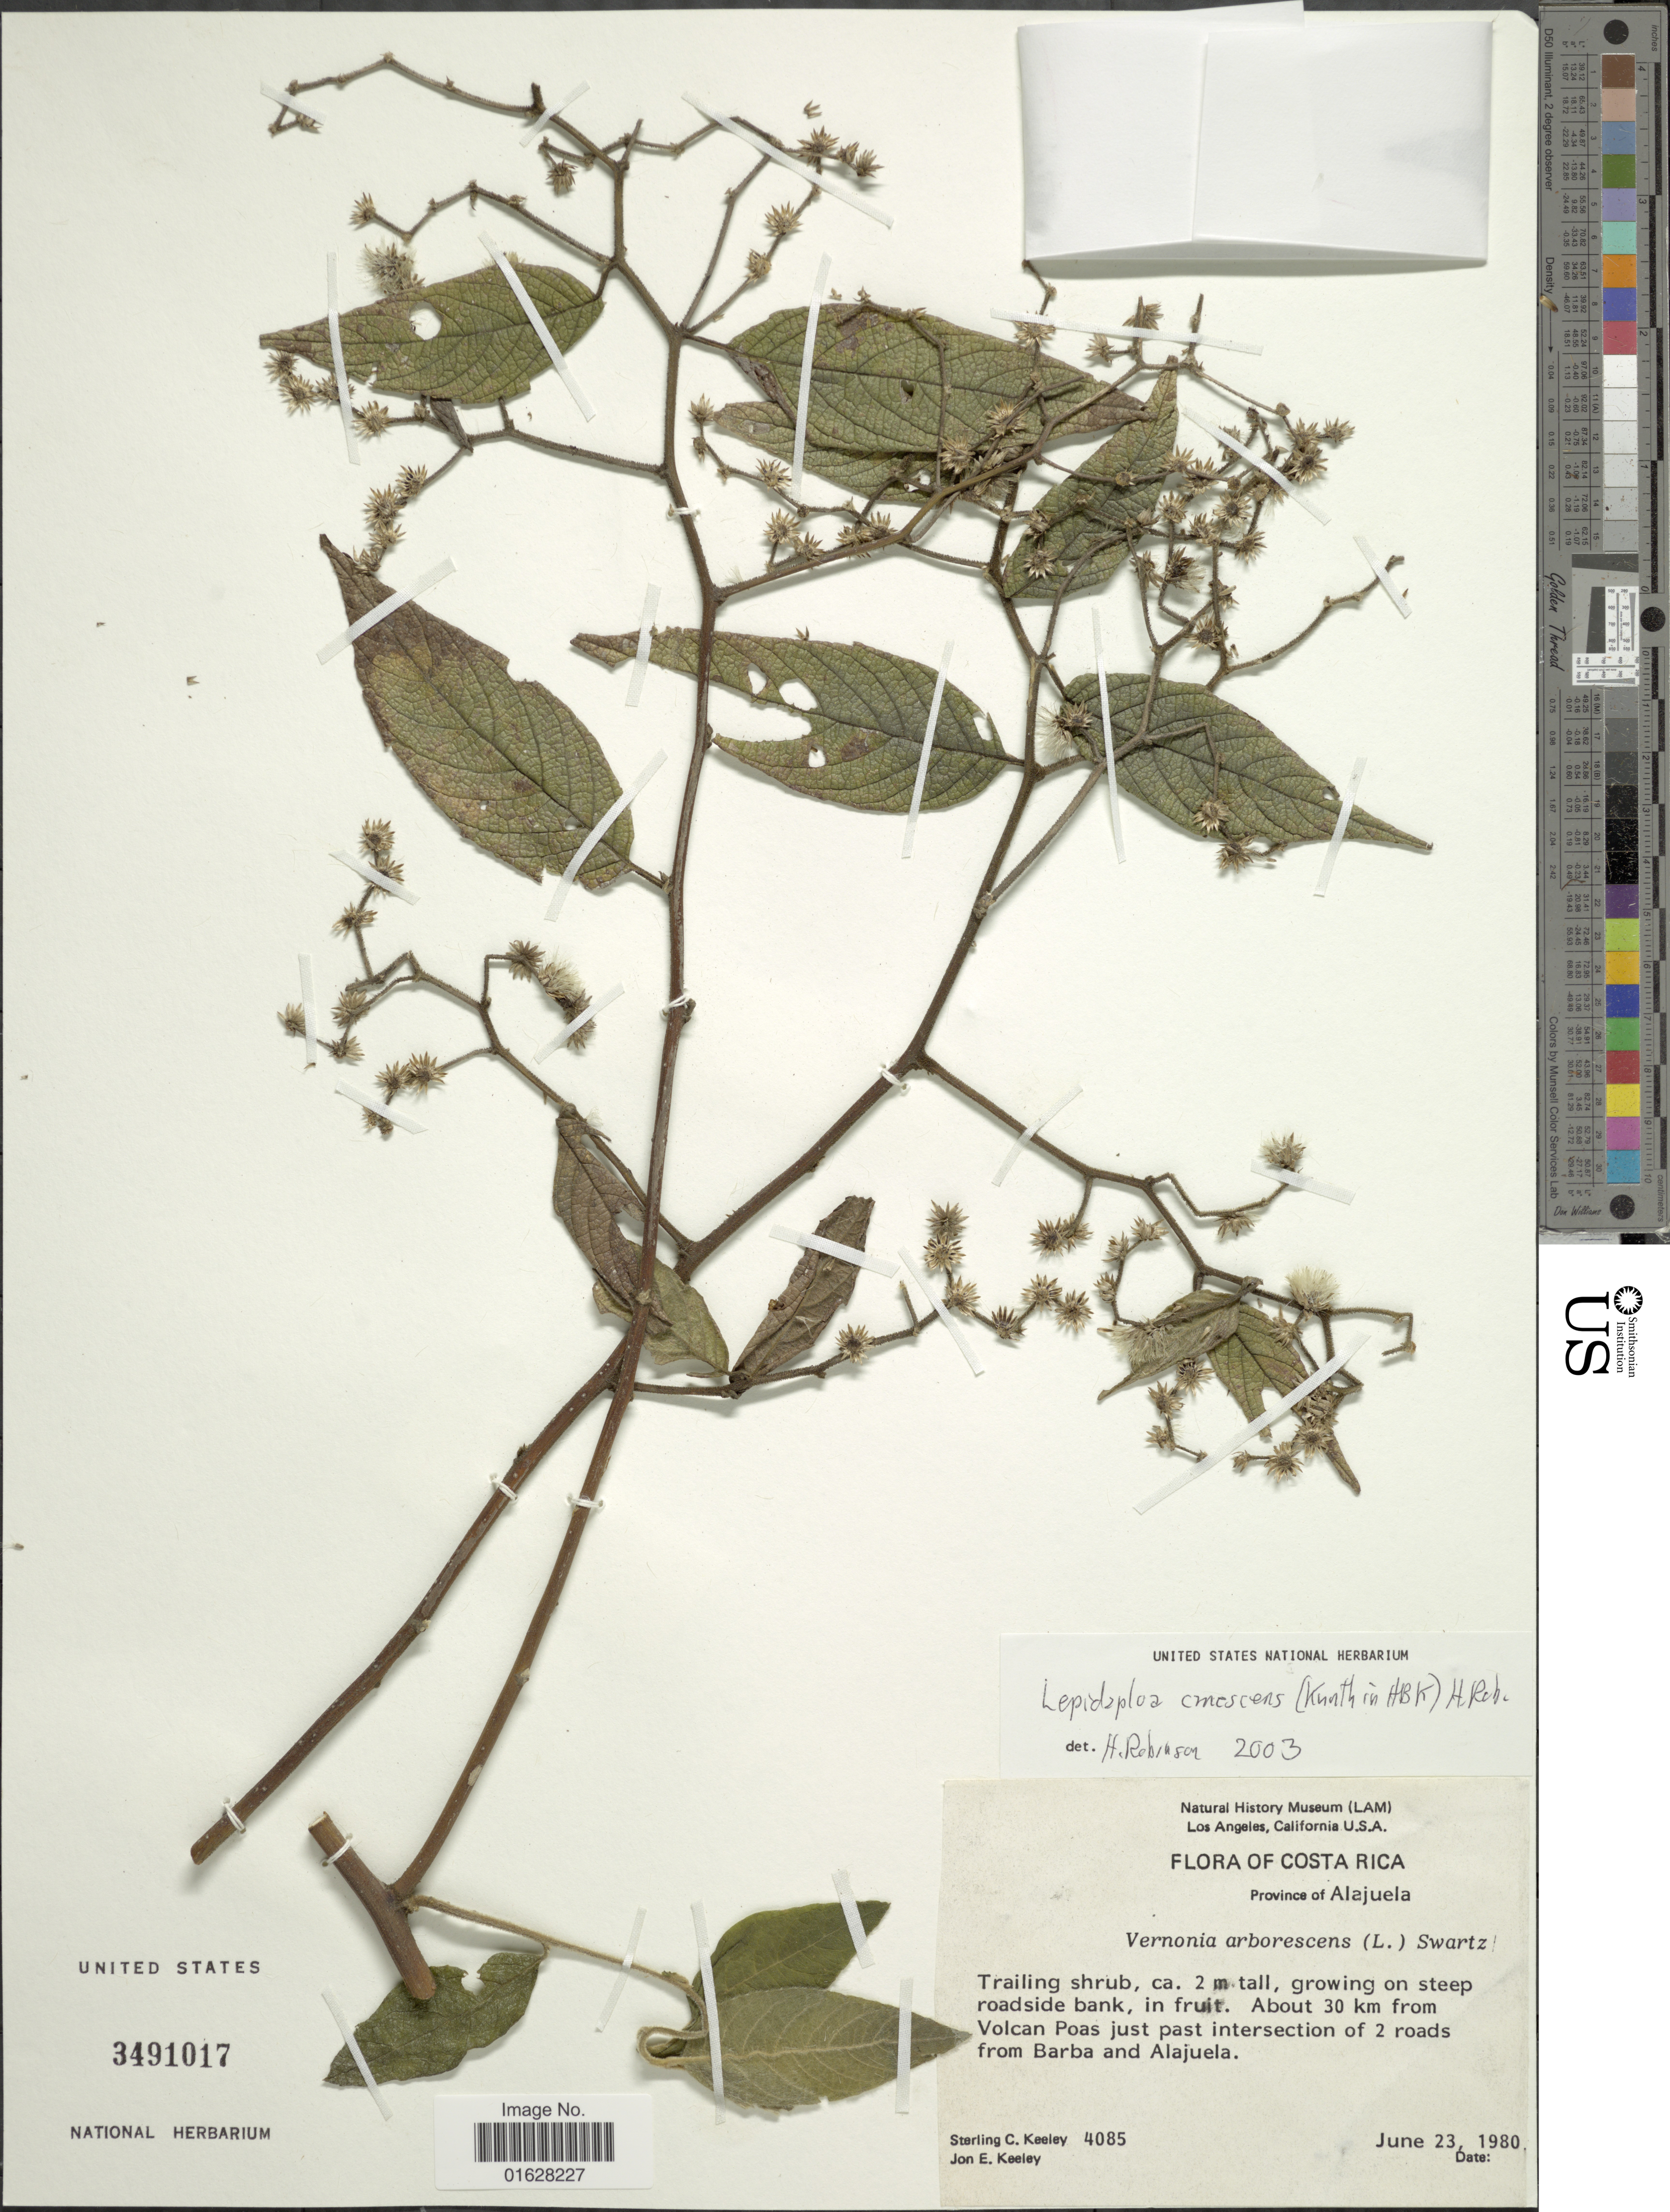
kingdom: Plantae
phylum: Tracheophyta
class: Magnoliopsida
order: Asterales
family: Asteraceae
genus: Lepidaploa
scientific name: Lepidaploa canescens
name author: (Kunth) H. Rob.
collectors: S. C. Keeley & J. E. Keeley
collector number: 4085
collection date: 1980-06-23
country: Costa Rica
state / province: Alajuela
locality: Province of Alajuela, about 30 km from Volcan Poas just past intersection of 2 roads from Barba and Alajuela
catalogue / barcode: US 3491017